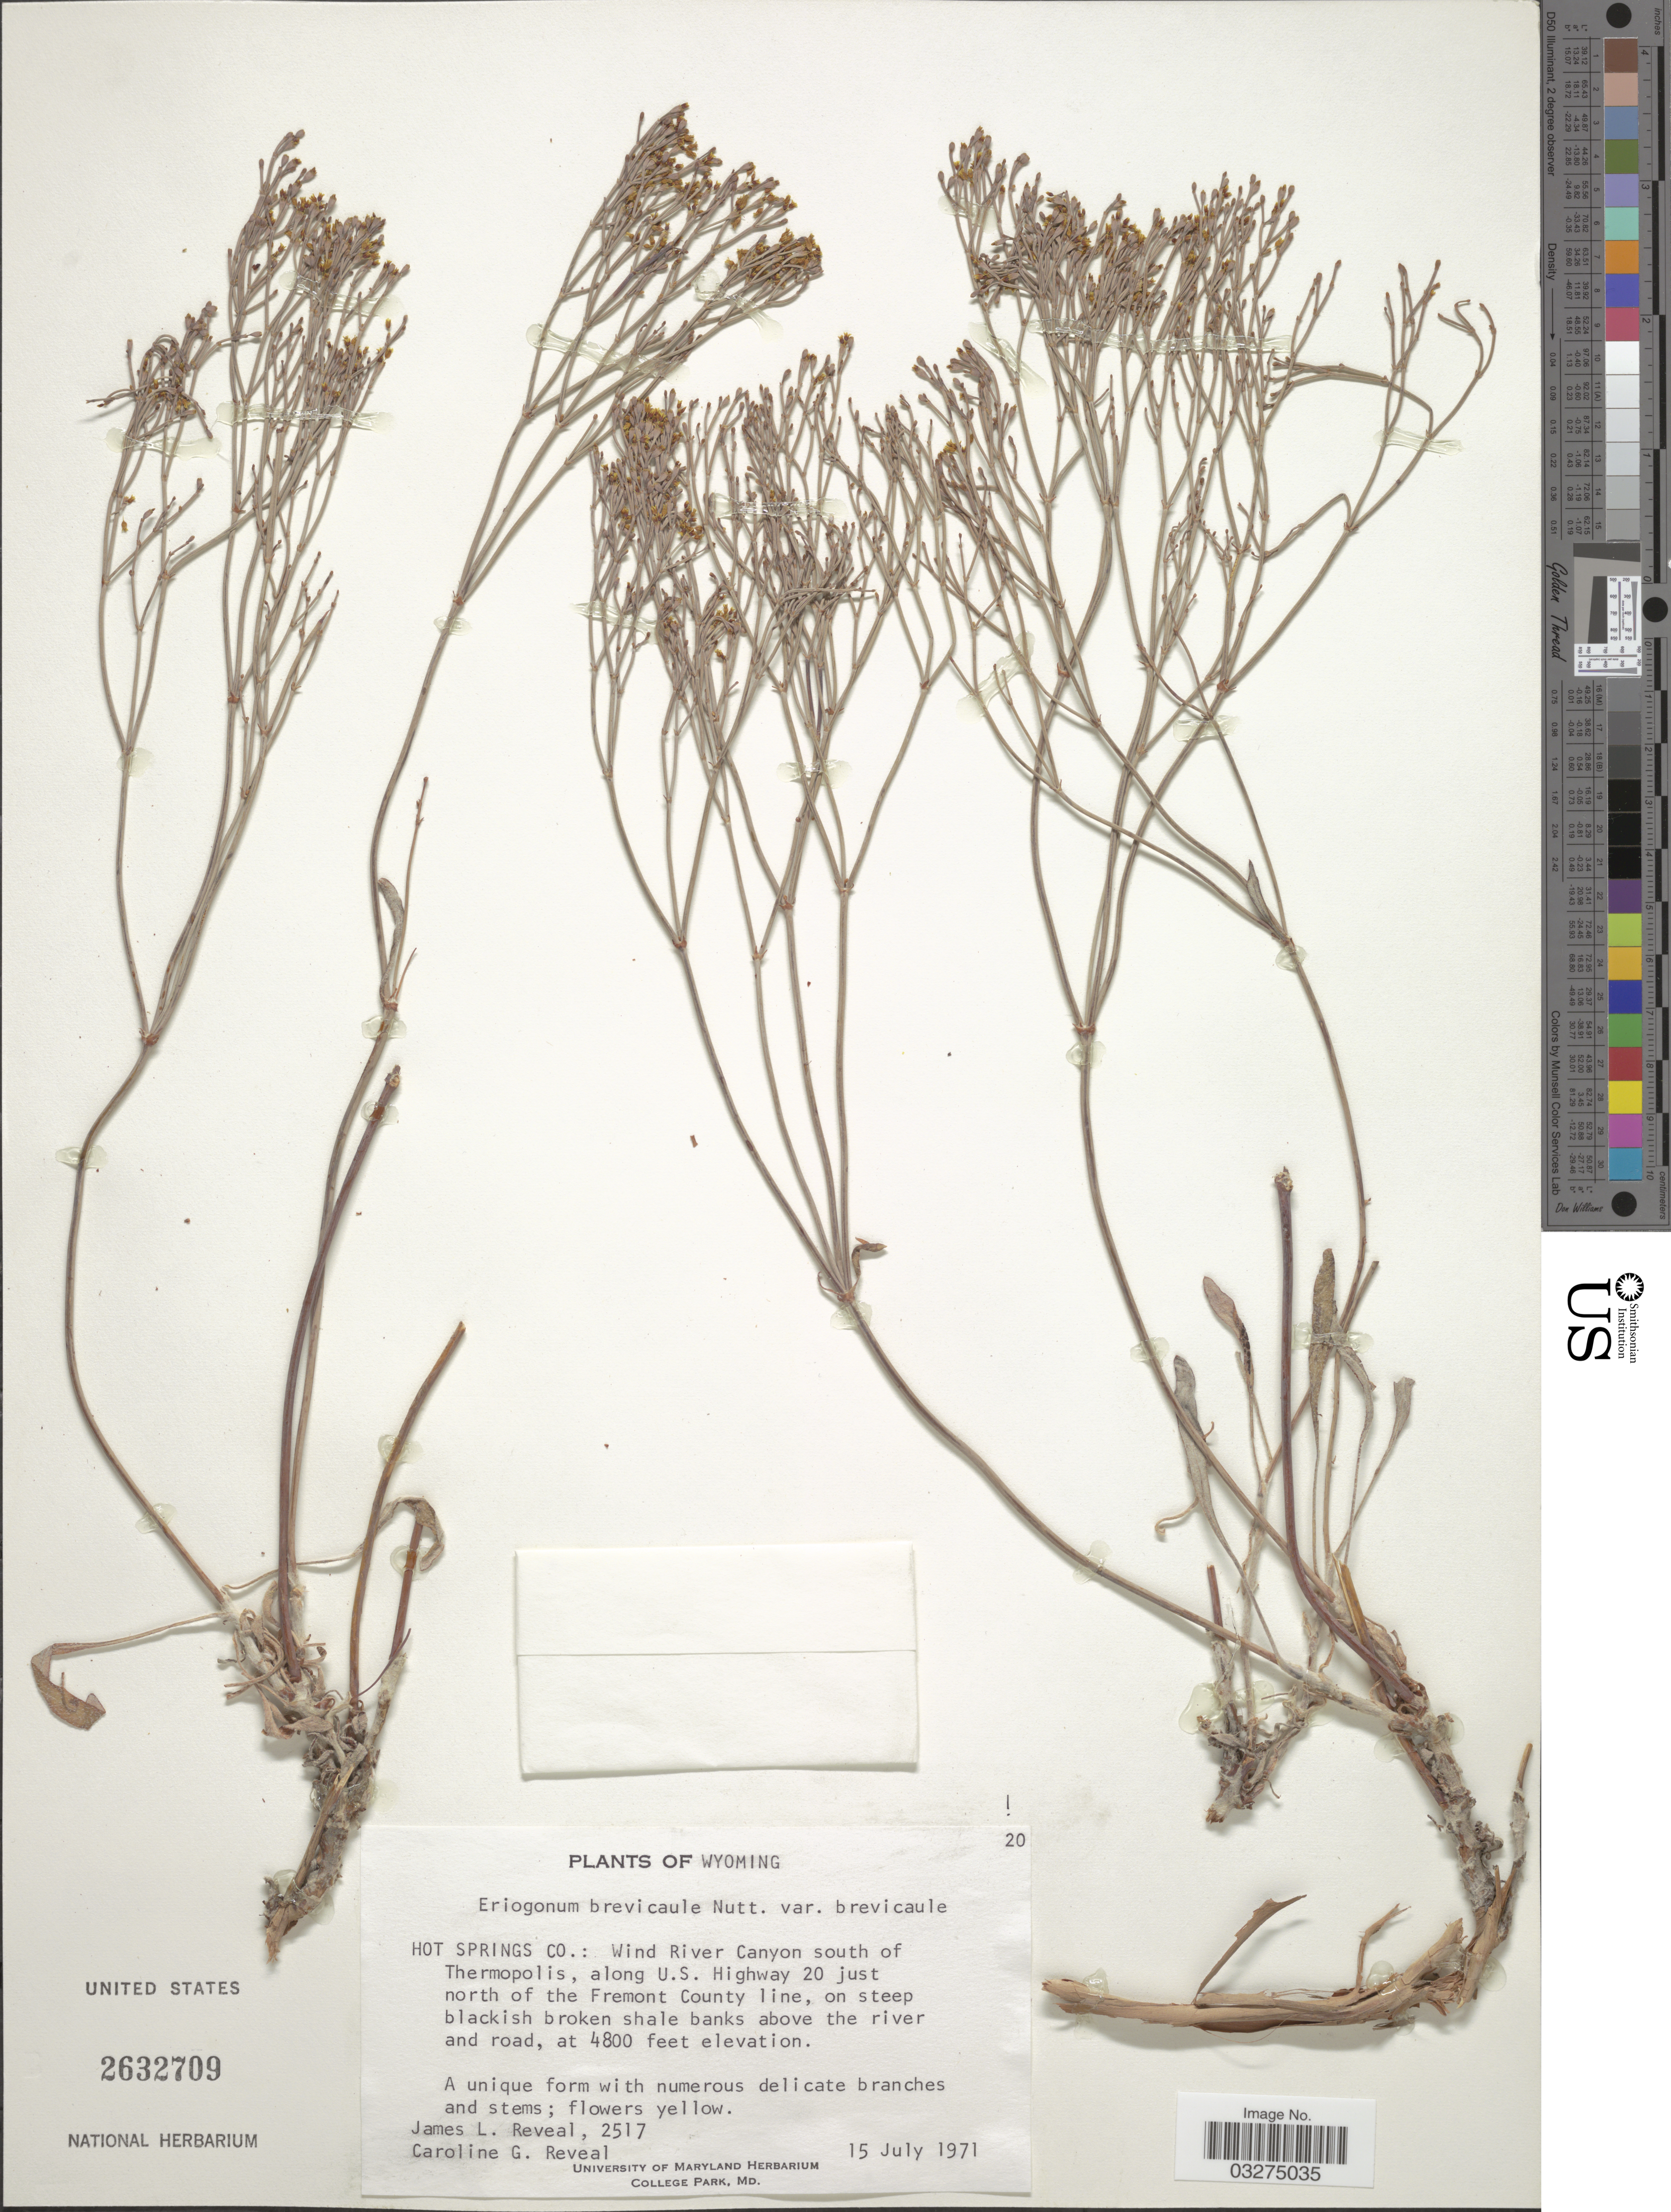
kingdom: Plantae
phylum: Tracheophyta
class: Magnoliopsida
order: Caryophyllales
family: Polygonaceae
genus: Eriogonum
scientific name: Eriogonum brevicaule var. brevicaule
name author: Nutt.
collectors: J. L. Reveal & C. G. Reveal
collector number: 2517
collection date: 1971-07-15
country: United States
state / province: Wyoming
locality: Hot Springs Co.: Wind River Canyon south of Thermopolis, along U.S. Highway 20 just north of the Fremont County line.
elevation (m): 1463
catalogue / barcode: US 2632709